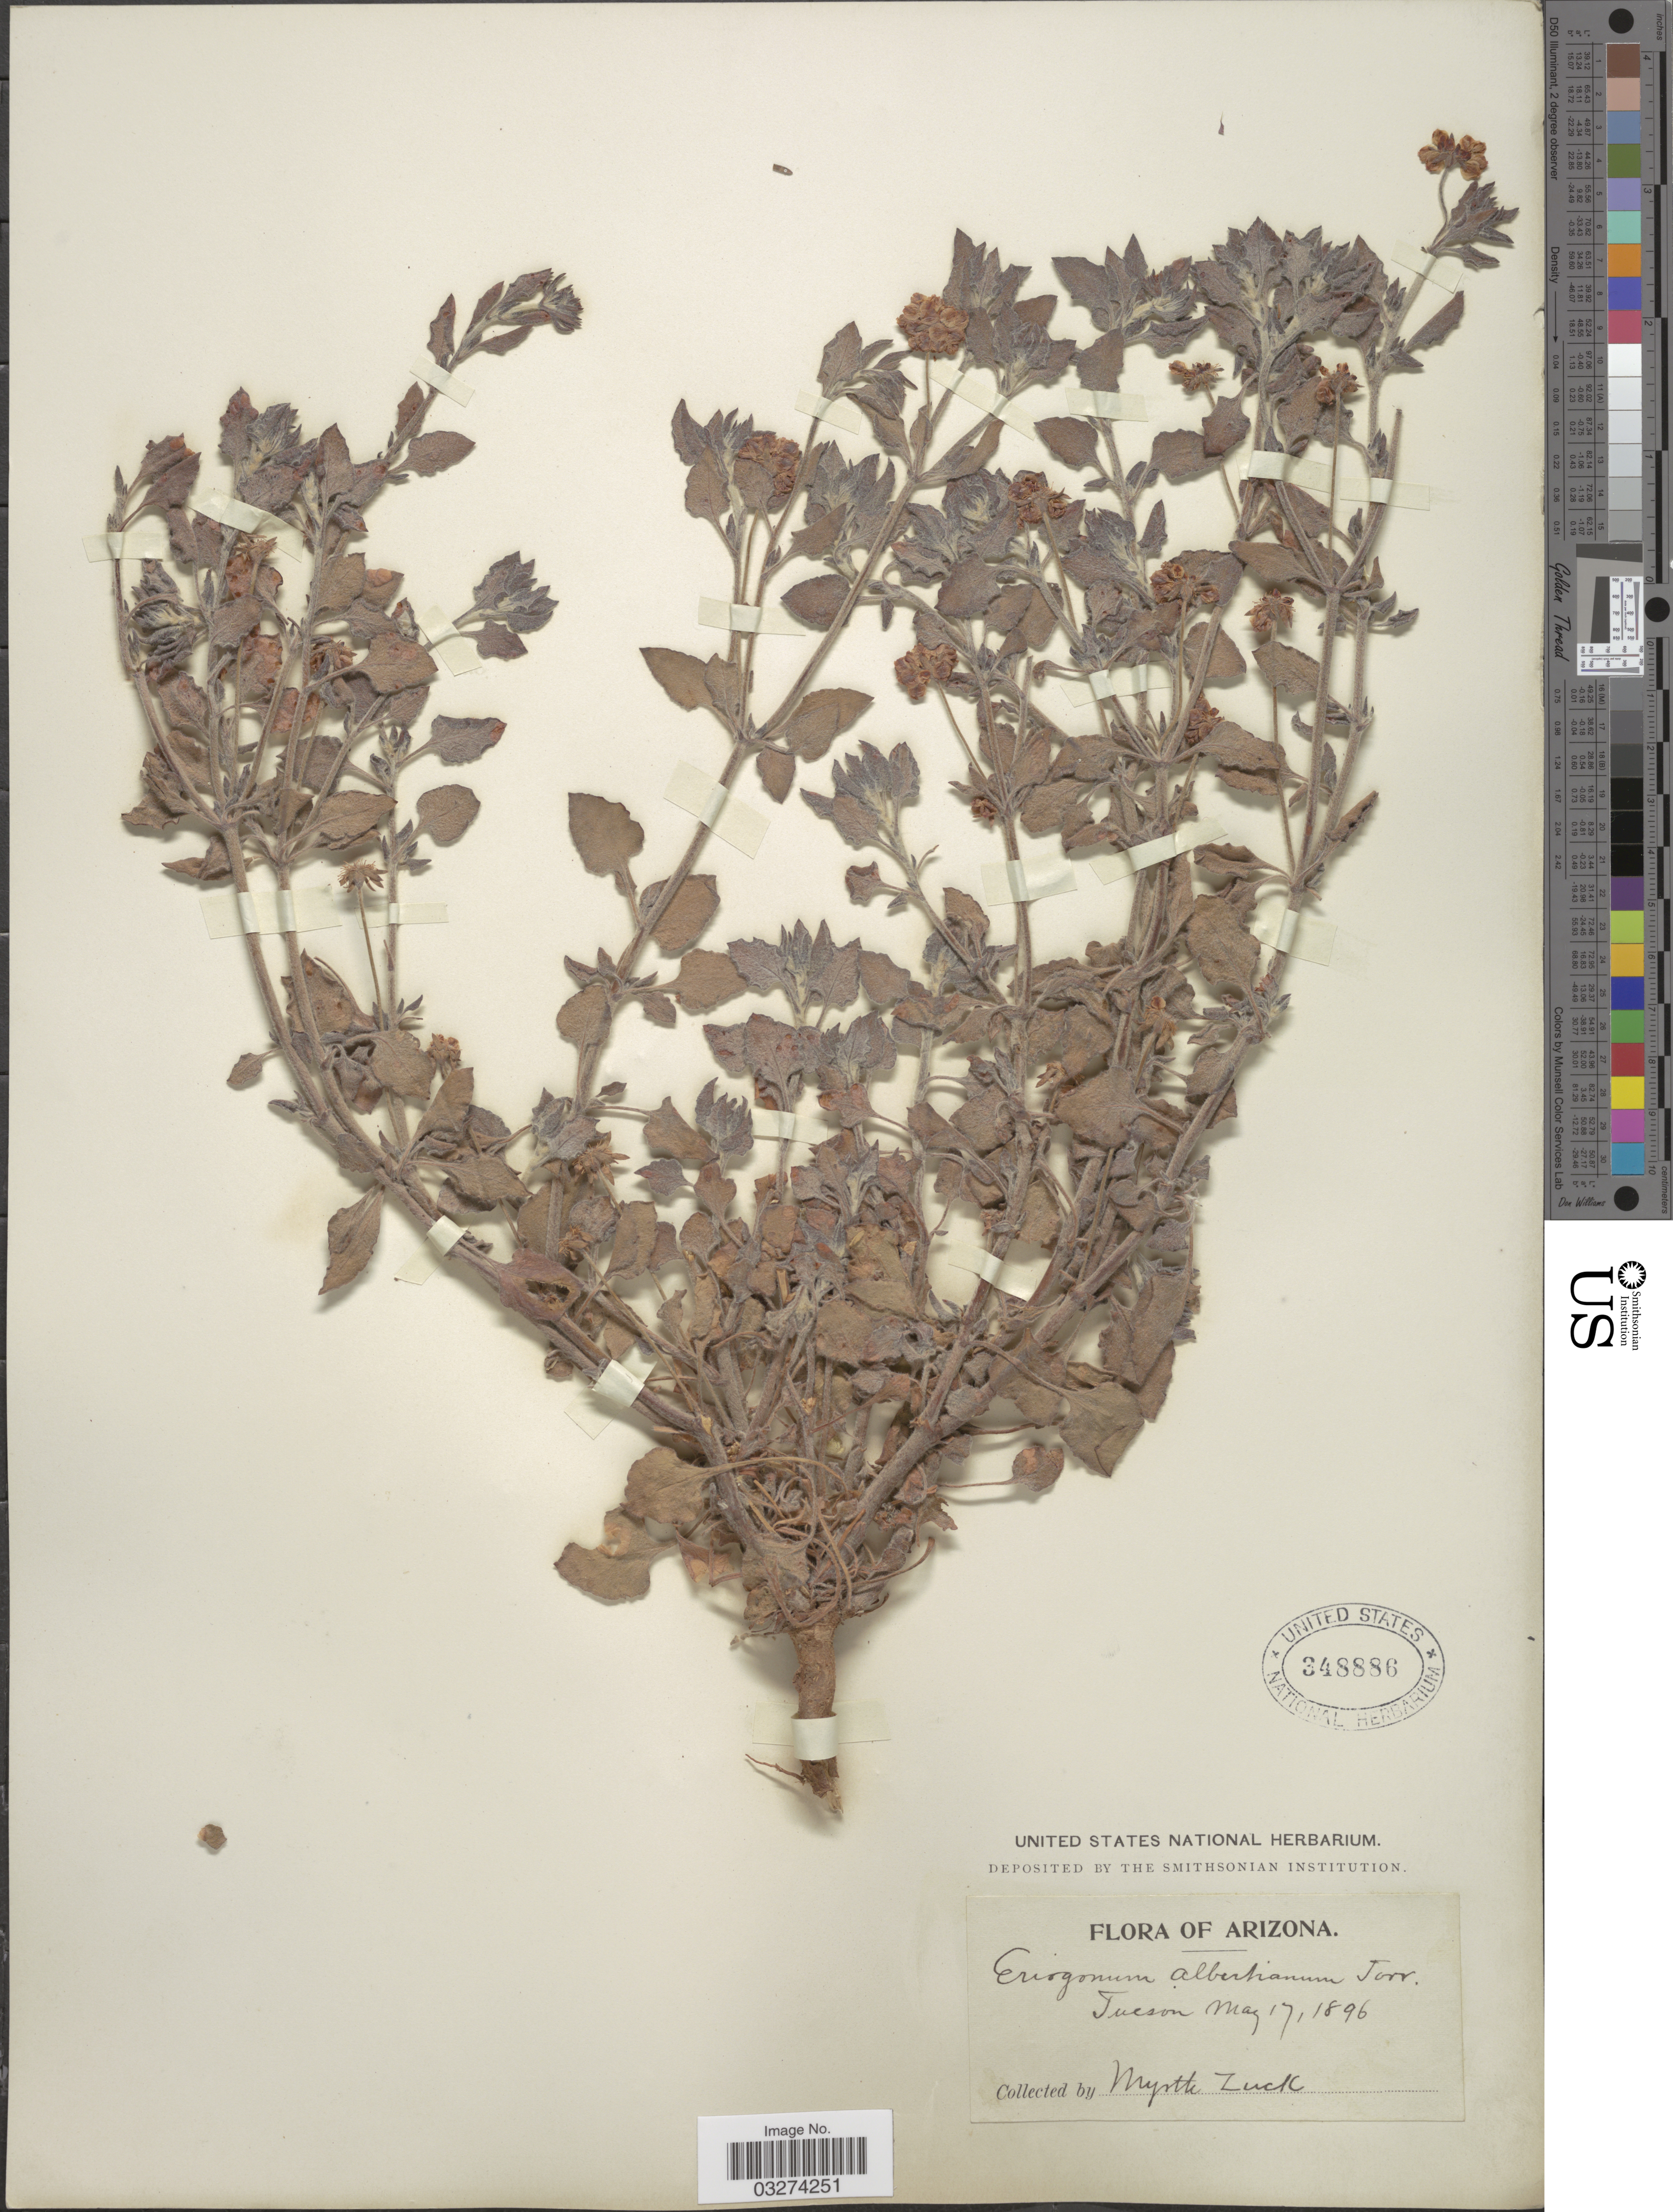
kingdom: Plantae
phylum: Tracheophyta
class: Magnoliopsida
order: Caryophyllales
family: Polygonaceae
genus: Eriogonum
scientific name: Eriogonum abertianum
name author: Torr.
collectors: M. Zuck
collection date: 1896-05-17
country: United States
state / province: Arizona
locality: Tucson.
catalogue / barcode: US 348886